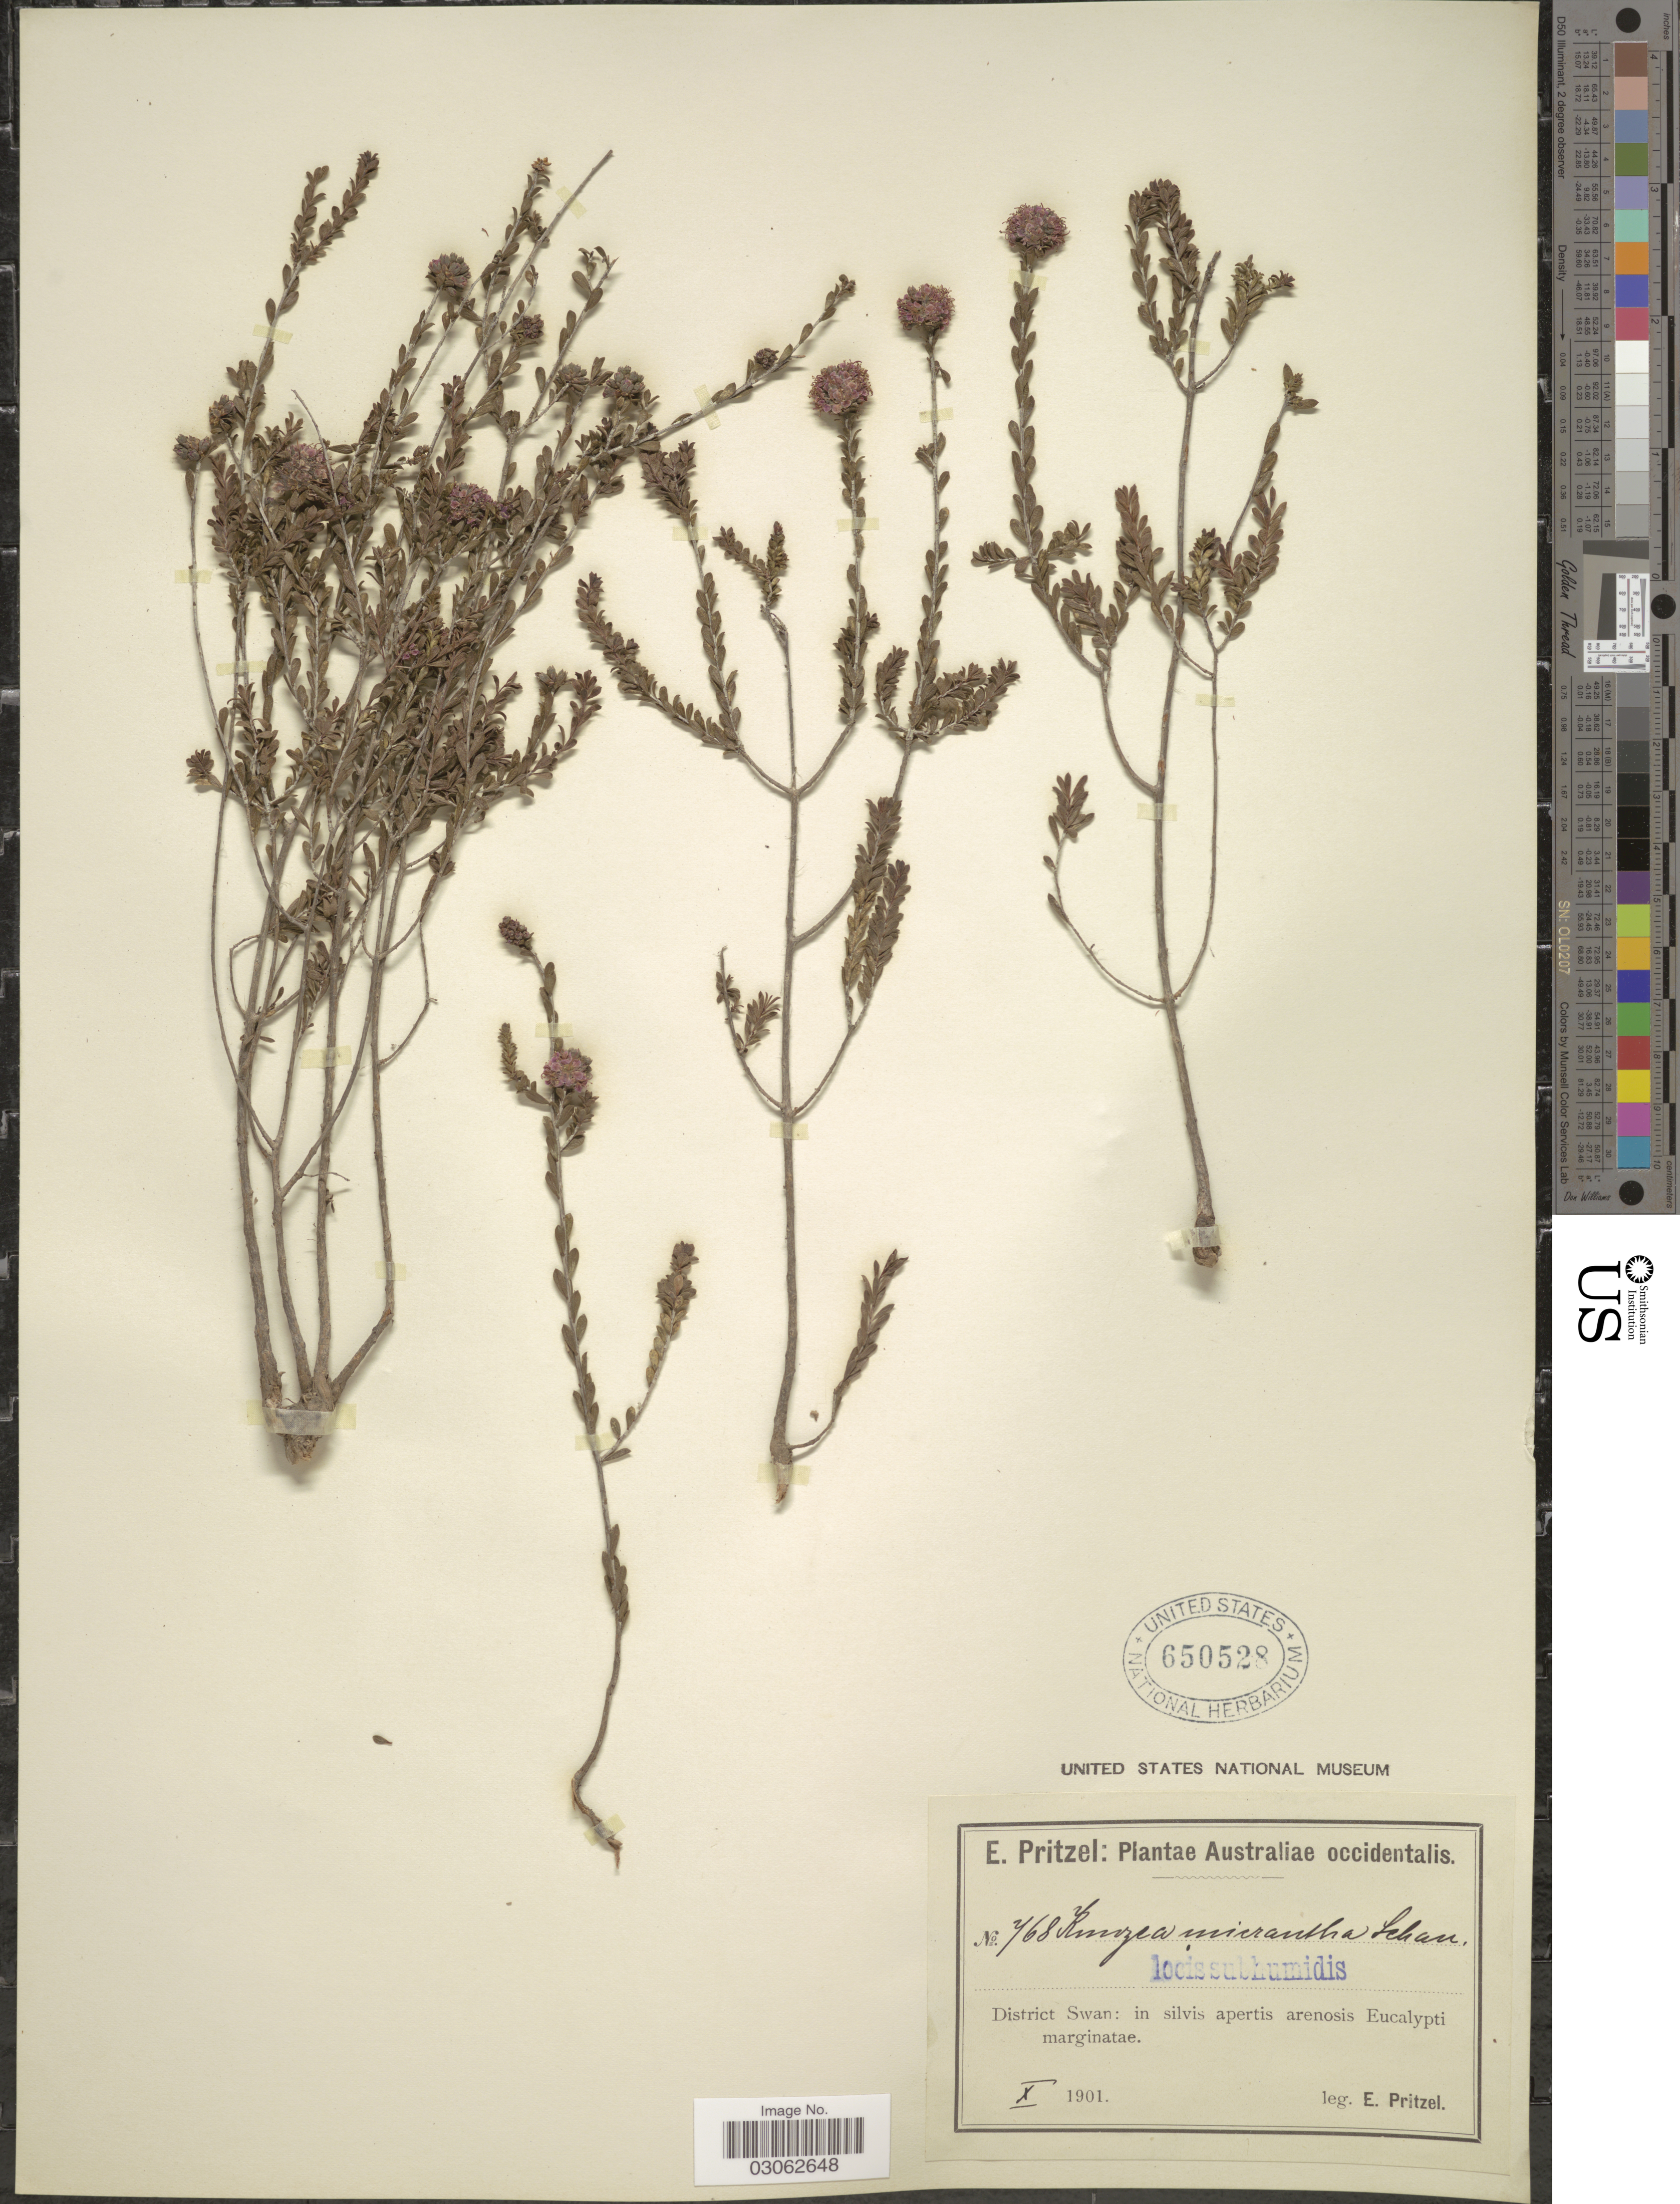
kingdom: Plantae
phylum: Tracheophyta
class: Magnoliopsida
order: Myrtales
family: Myrtaceae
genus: Kunzea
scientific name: Kunzea micrantha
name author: Schauer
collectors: E. G. Pritzel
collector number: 768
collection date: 1901-10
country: Australia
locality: Australiae occidentalis. District Swan.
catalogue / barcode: US 650528